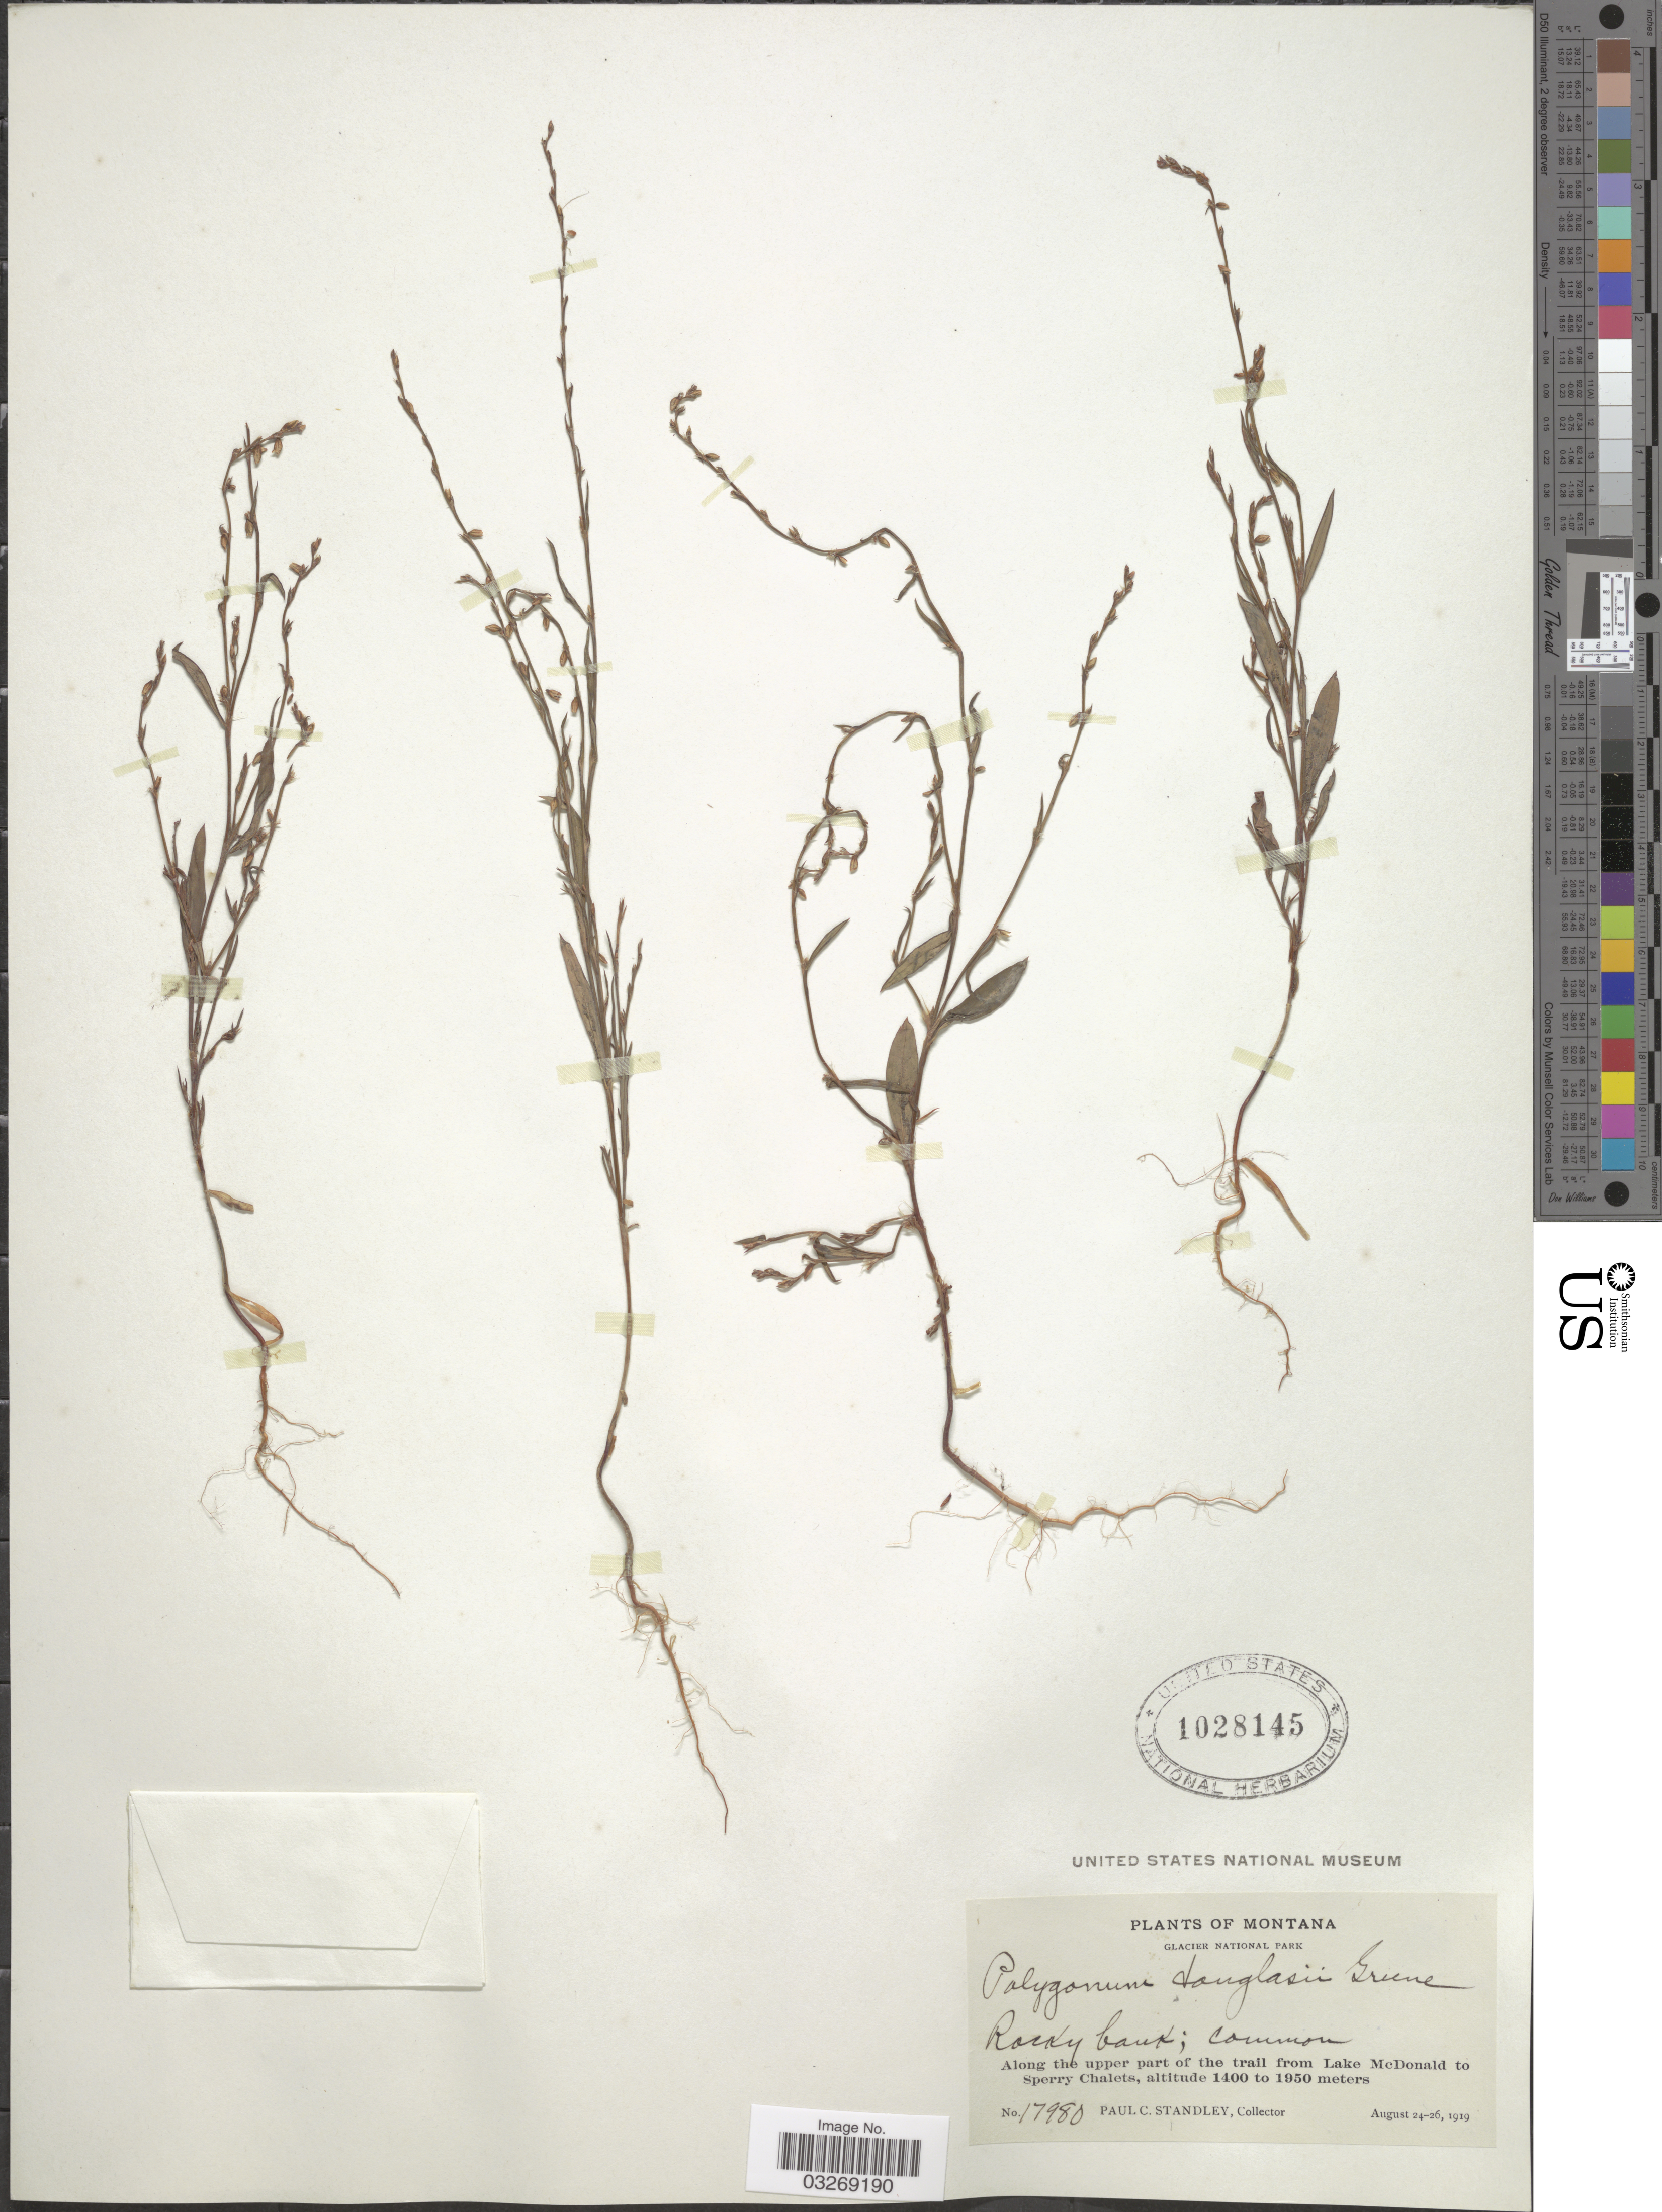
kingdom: Plantae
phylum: Tracheophyta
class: Magnoliopsida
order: Caryophyllales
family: Polygonaceae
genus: Polygonum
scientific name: Polygonum douglasii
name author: Greene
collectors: P. C. Standley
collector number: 17980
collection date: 1919-08-24/1919-08-26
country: United States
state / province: Montana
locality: Glacier National Park. Along the upper part of the trail from Lake McDonald to Sperry Chalets.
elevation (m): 1400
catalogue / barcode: US 1028145